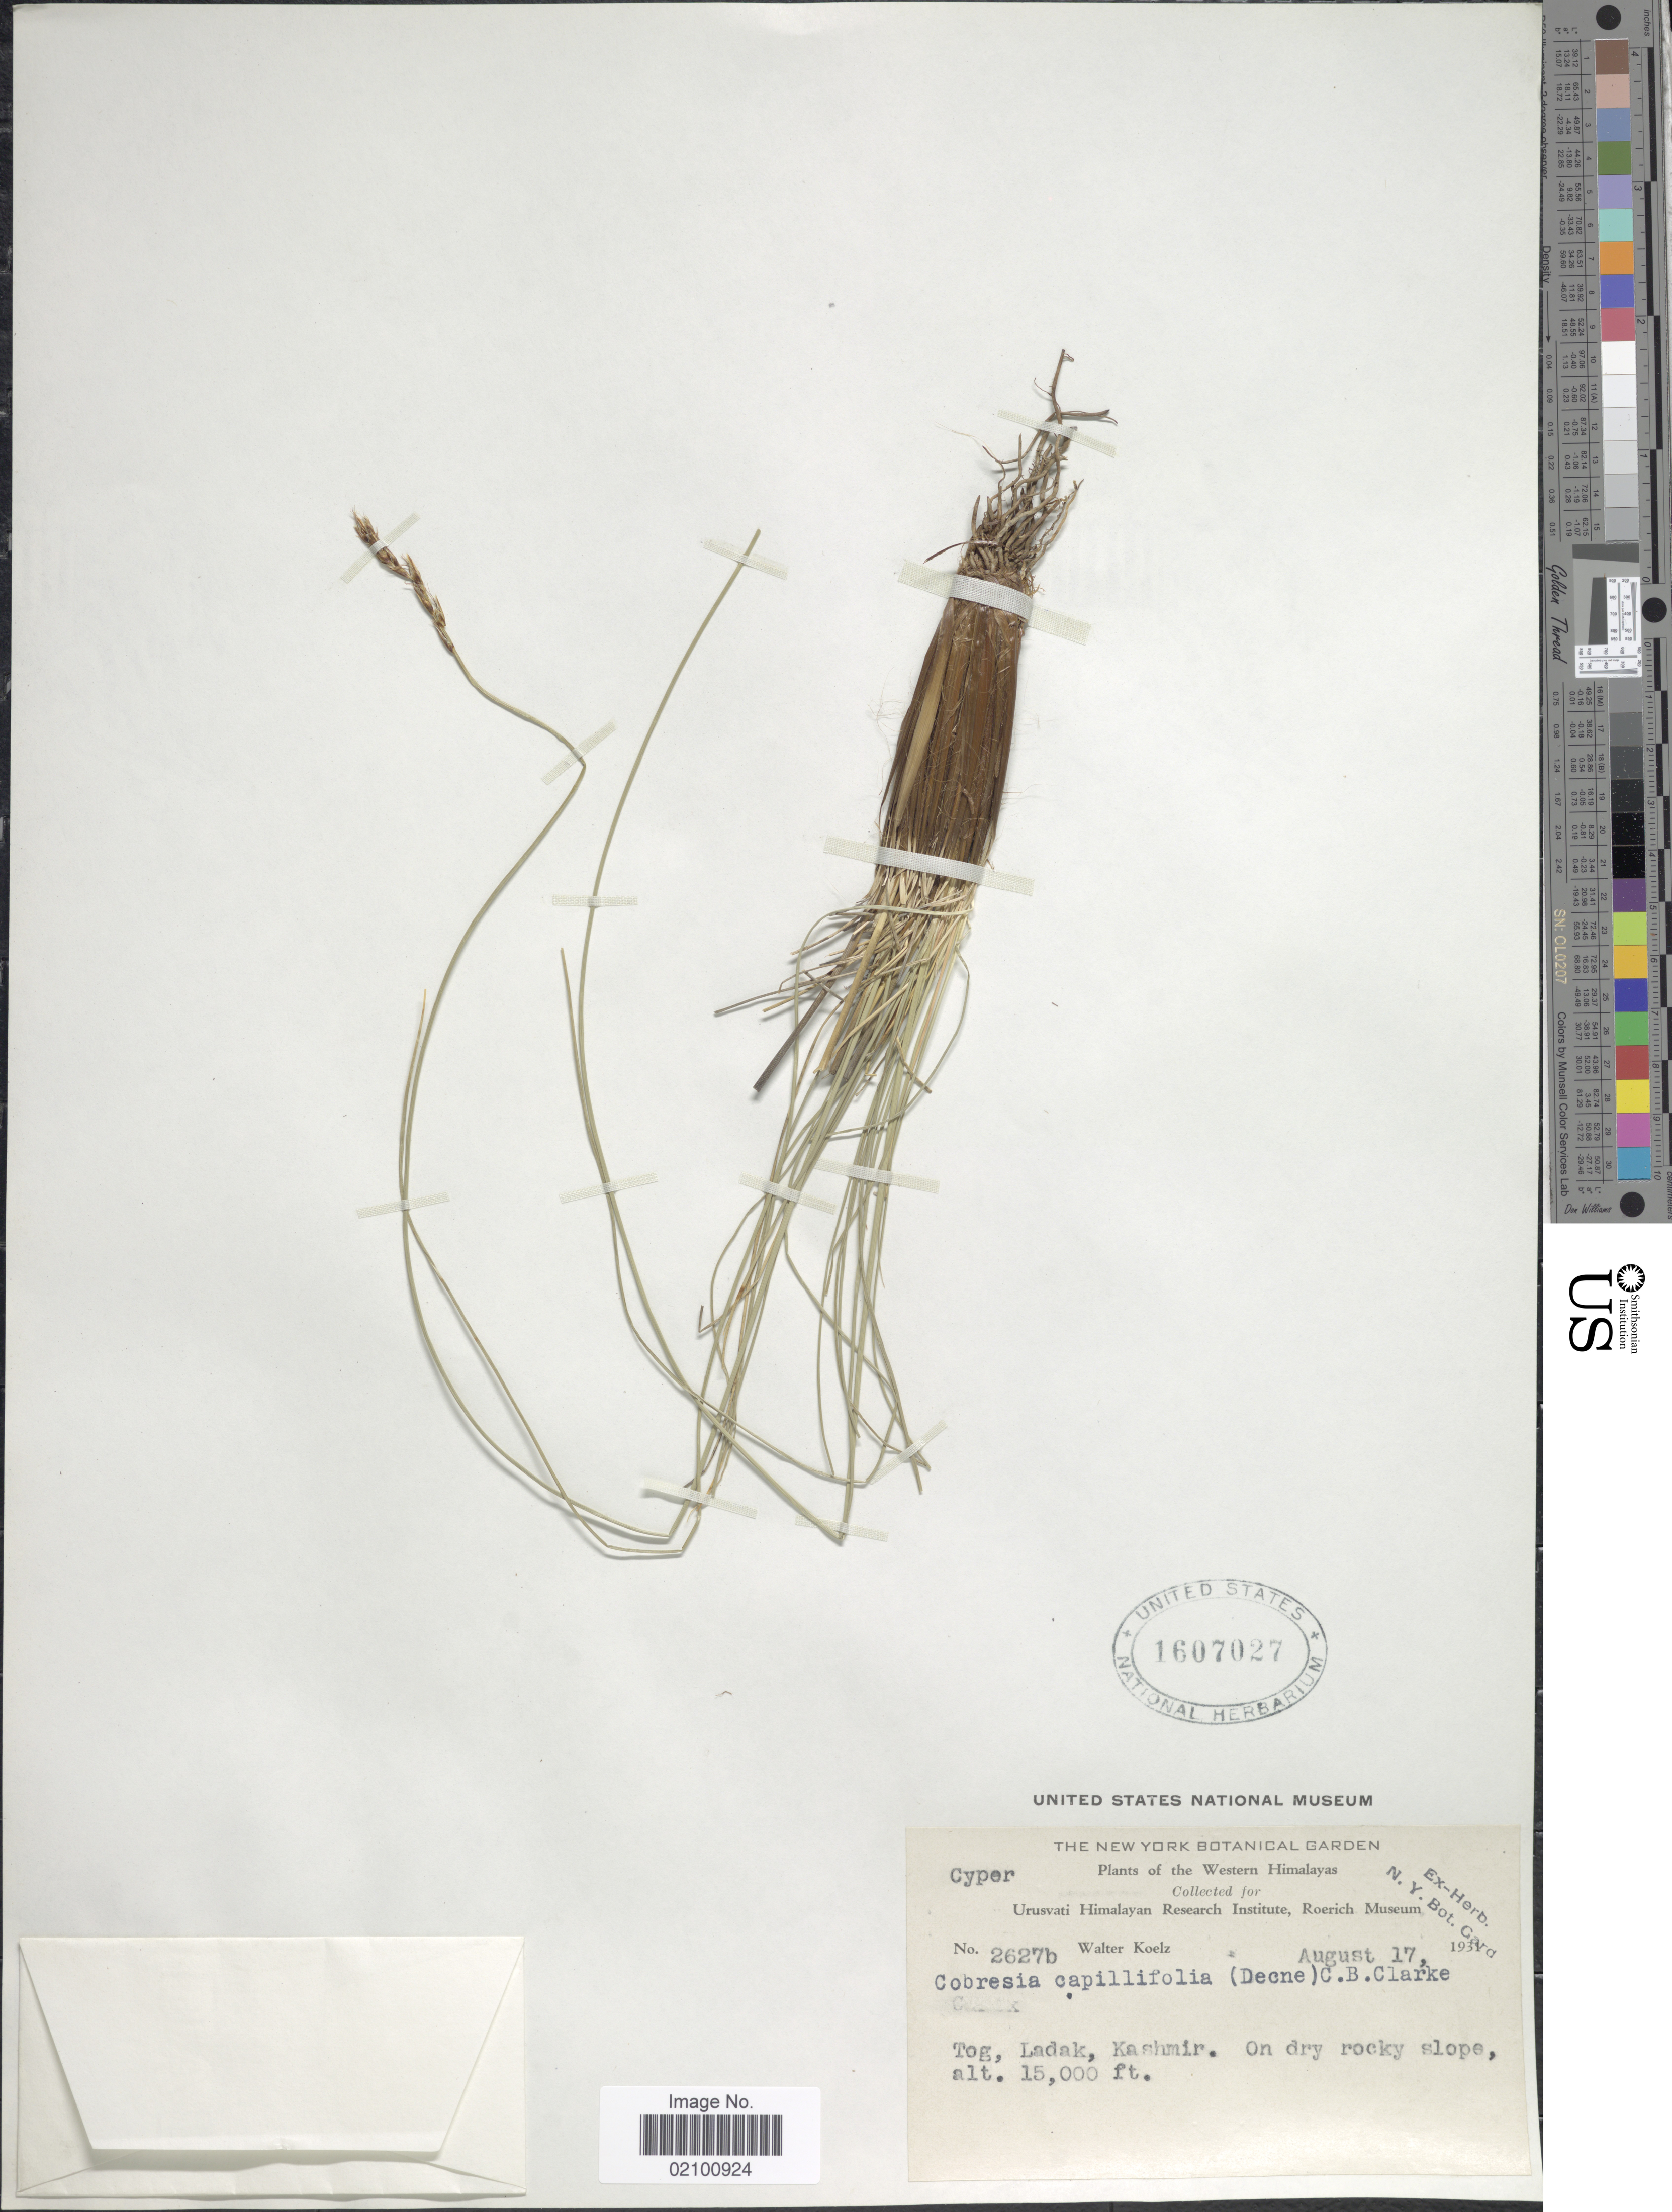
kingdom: Plantae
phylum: Tracheophyta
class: Liliopsida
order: Poales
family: Cyperaceae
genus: Carex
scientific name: Carex capillifolia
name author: (Decne.) S.R. Zhang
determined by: Strong, M. T., (US), Smithsonian Institution - National Museum of Natural History (UNITED STATES)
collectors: W. N. Koelz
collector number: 2627b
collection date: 1931-08-17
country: India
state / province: Ladakh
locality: Western Himalayas, Tog, Ladak, Kashmir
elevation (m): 4572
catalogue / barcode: US 1607027